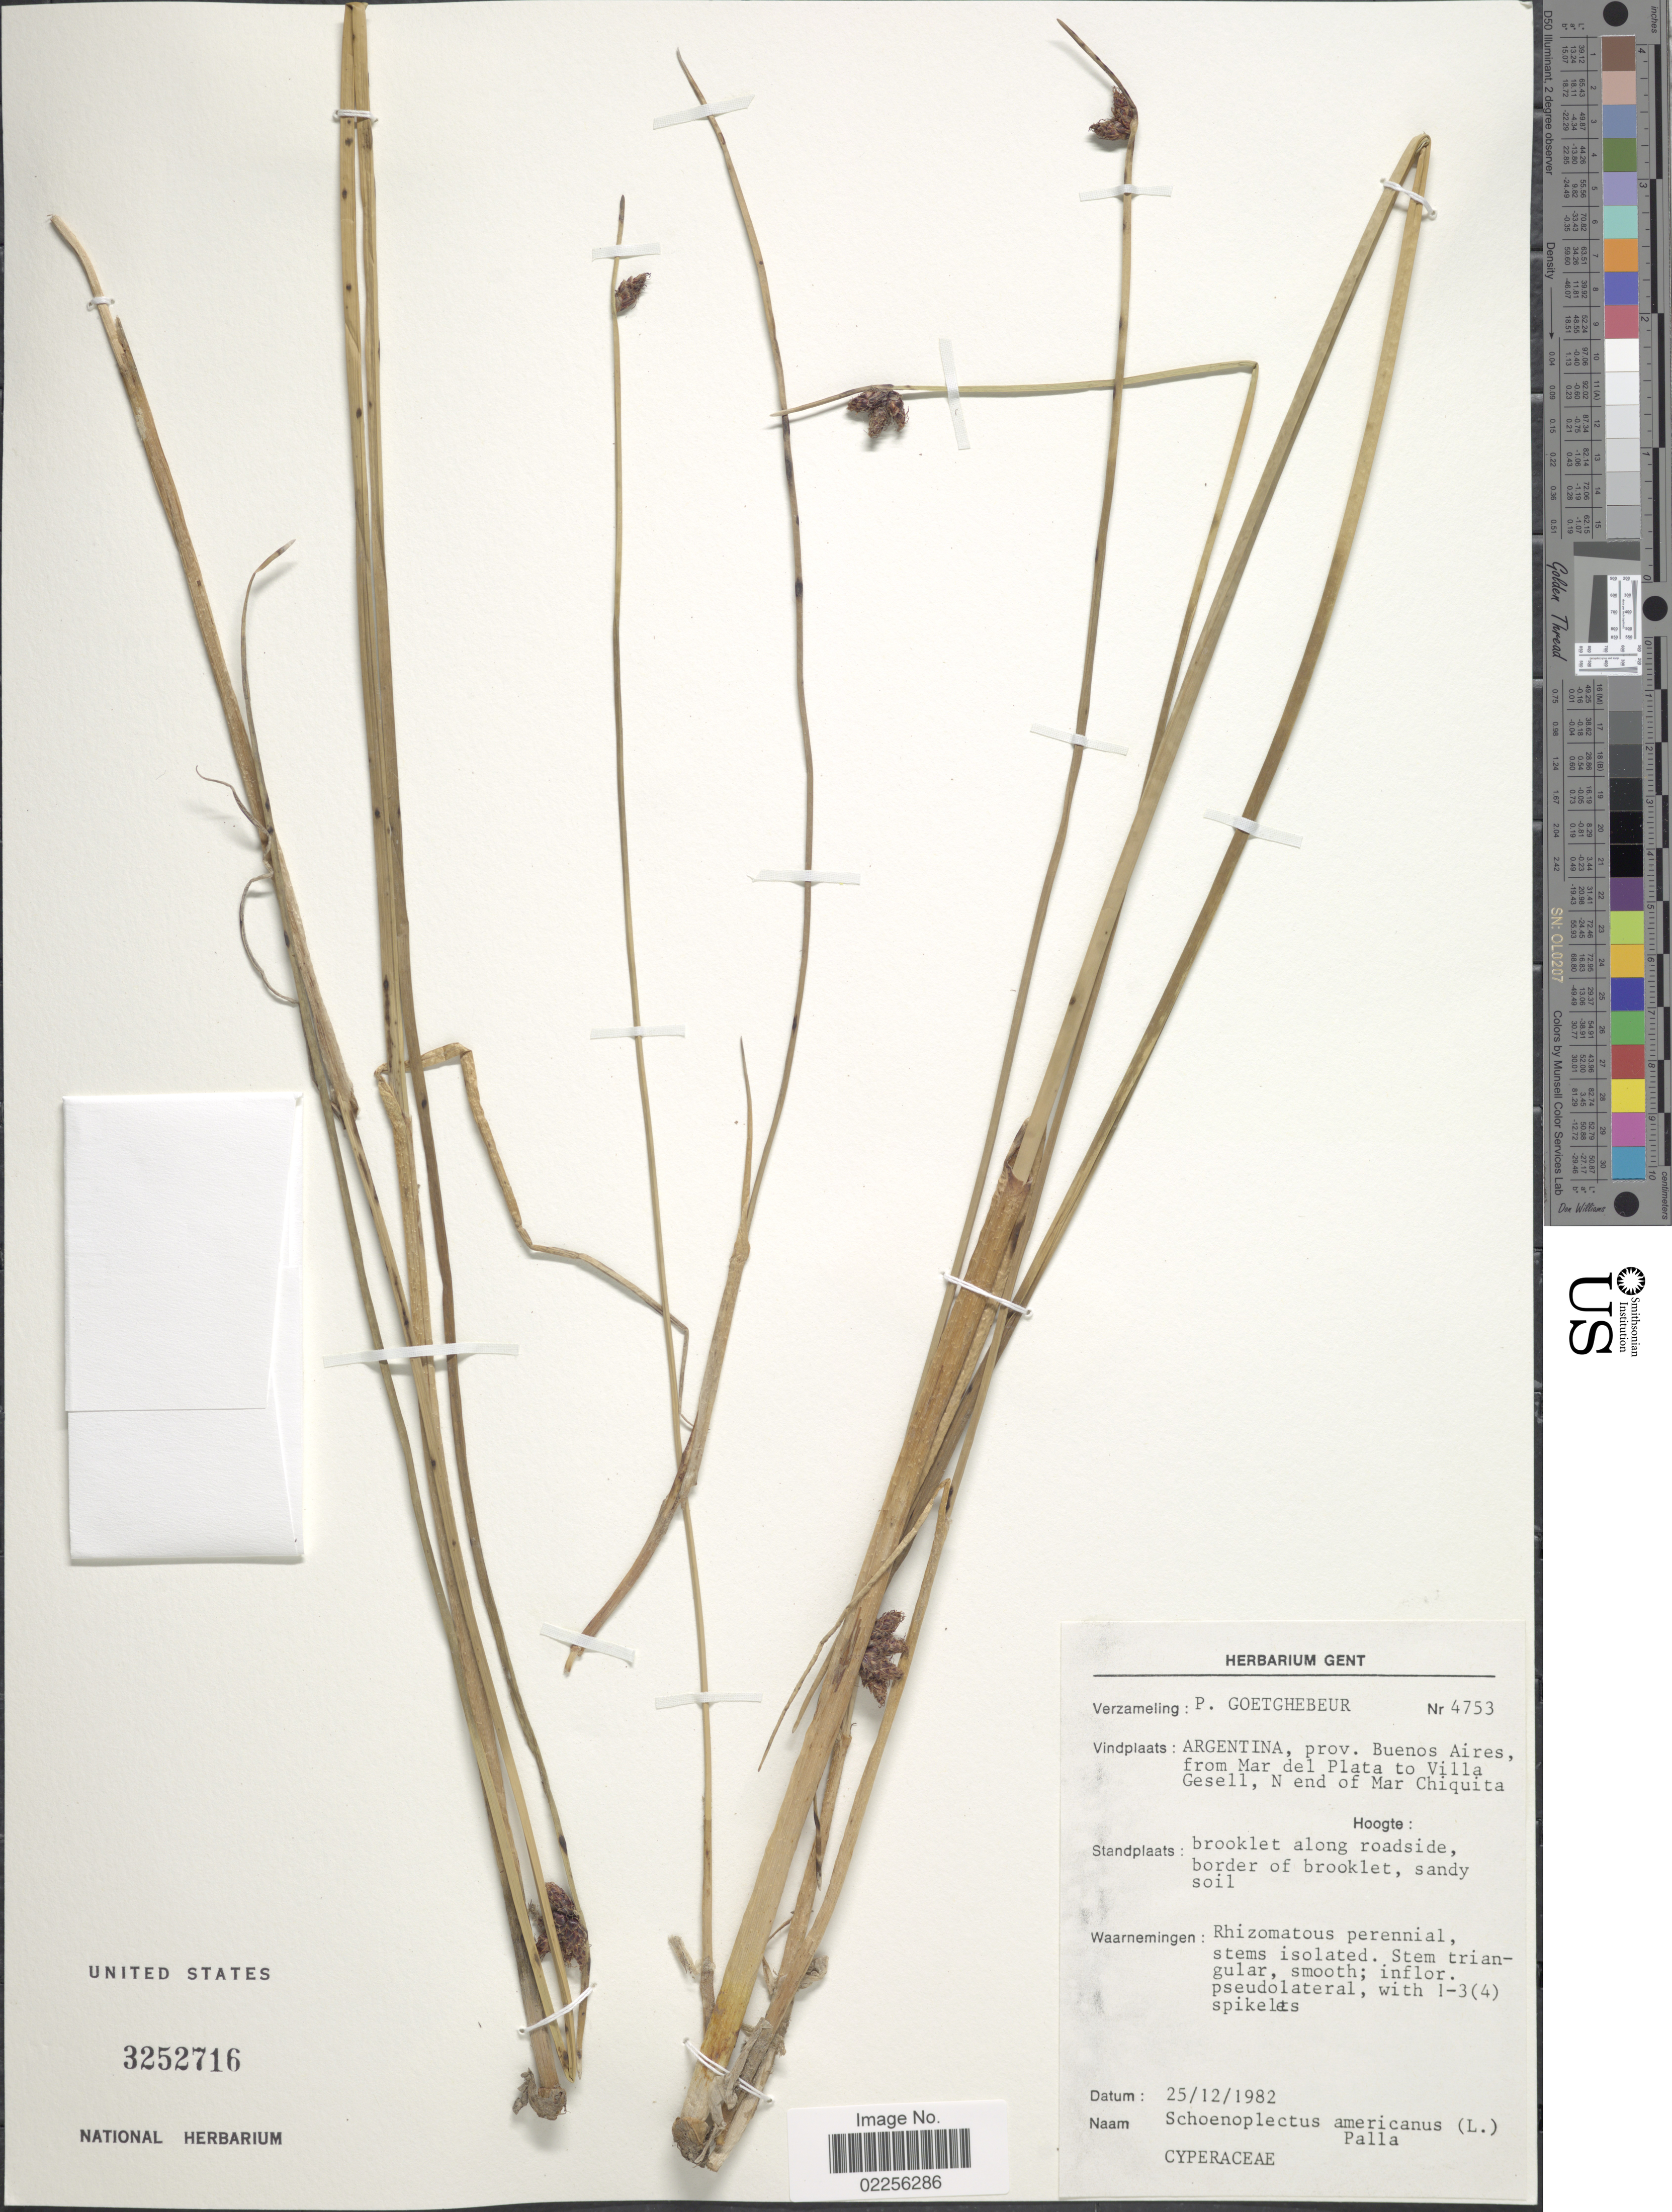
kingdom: Plantae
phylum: Tracheophyta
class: Liliopsida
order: Poales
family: Cyperaceae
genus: Schoenoplectus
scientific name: Schoenoplectus pungens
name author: (Vahl) Palla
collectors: P. Goetghebeur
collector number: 4753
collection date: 1982-12-25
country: Argentina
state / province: Buenos Aires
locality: From Mar del Plata to Villa Gesell, N end of Mar Chiquita, brooklet along roadside border of brooklet, sandy soil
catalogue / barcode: US 3252716